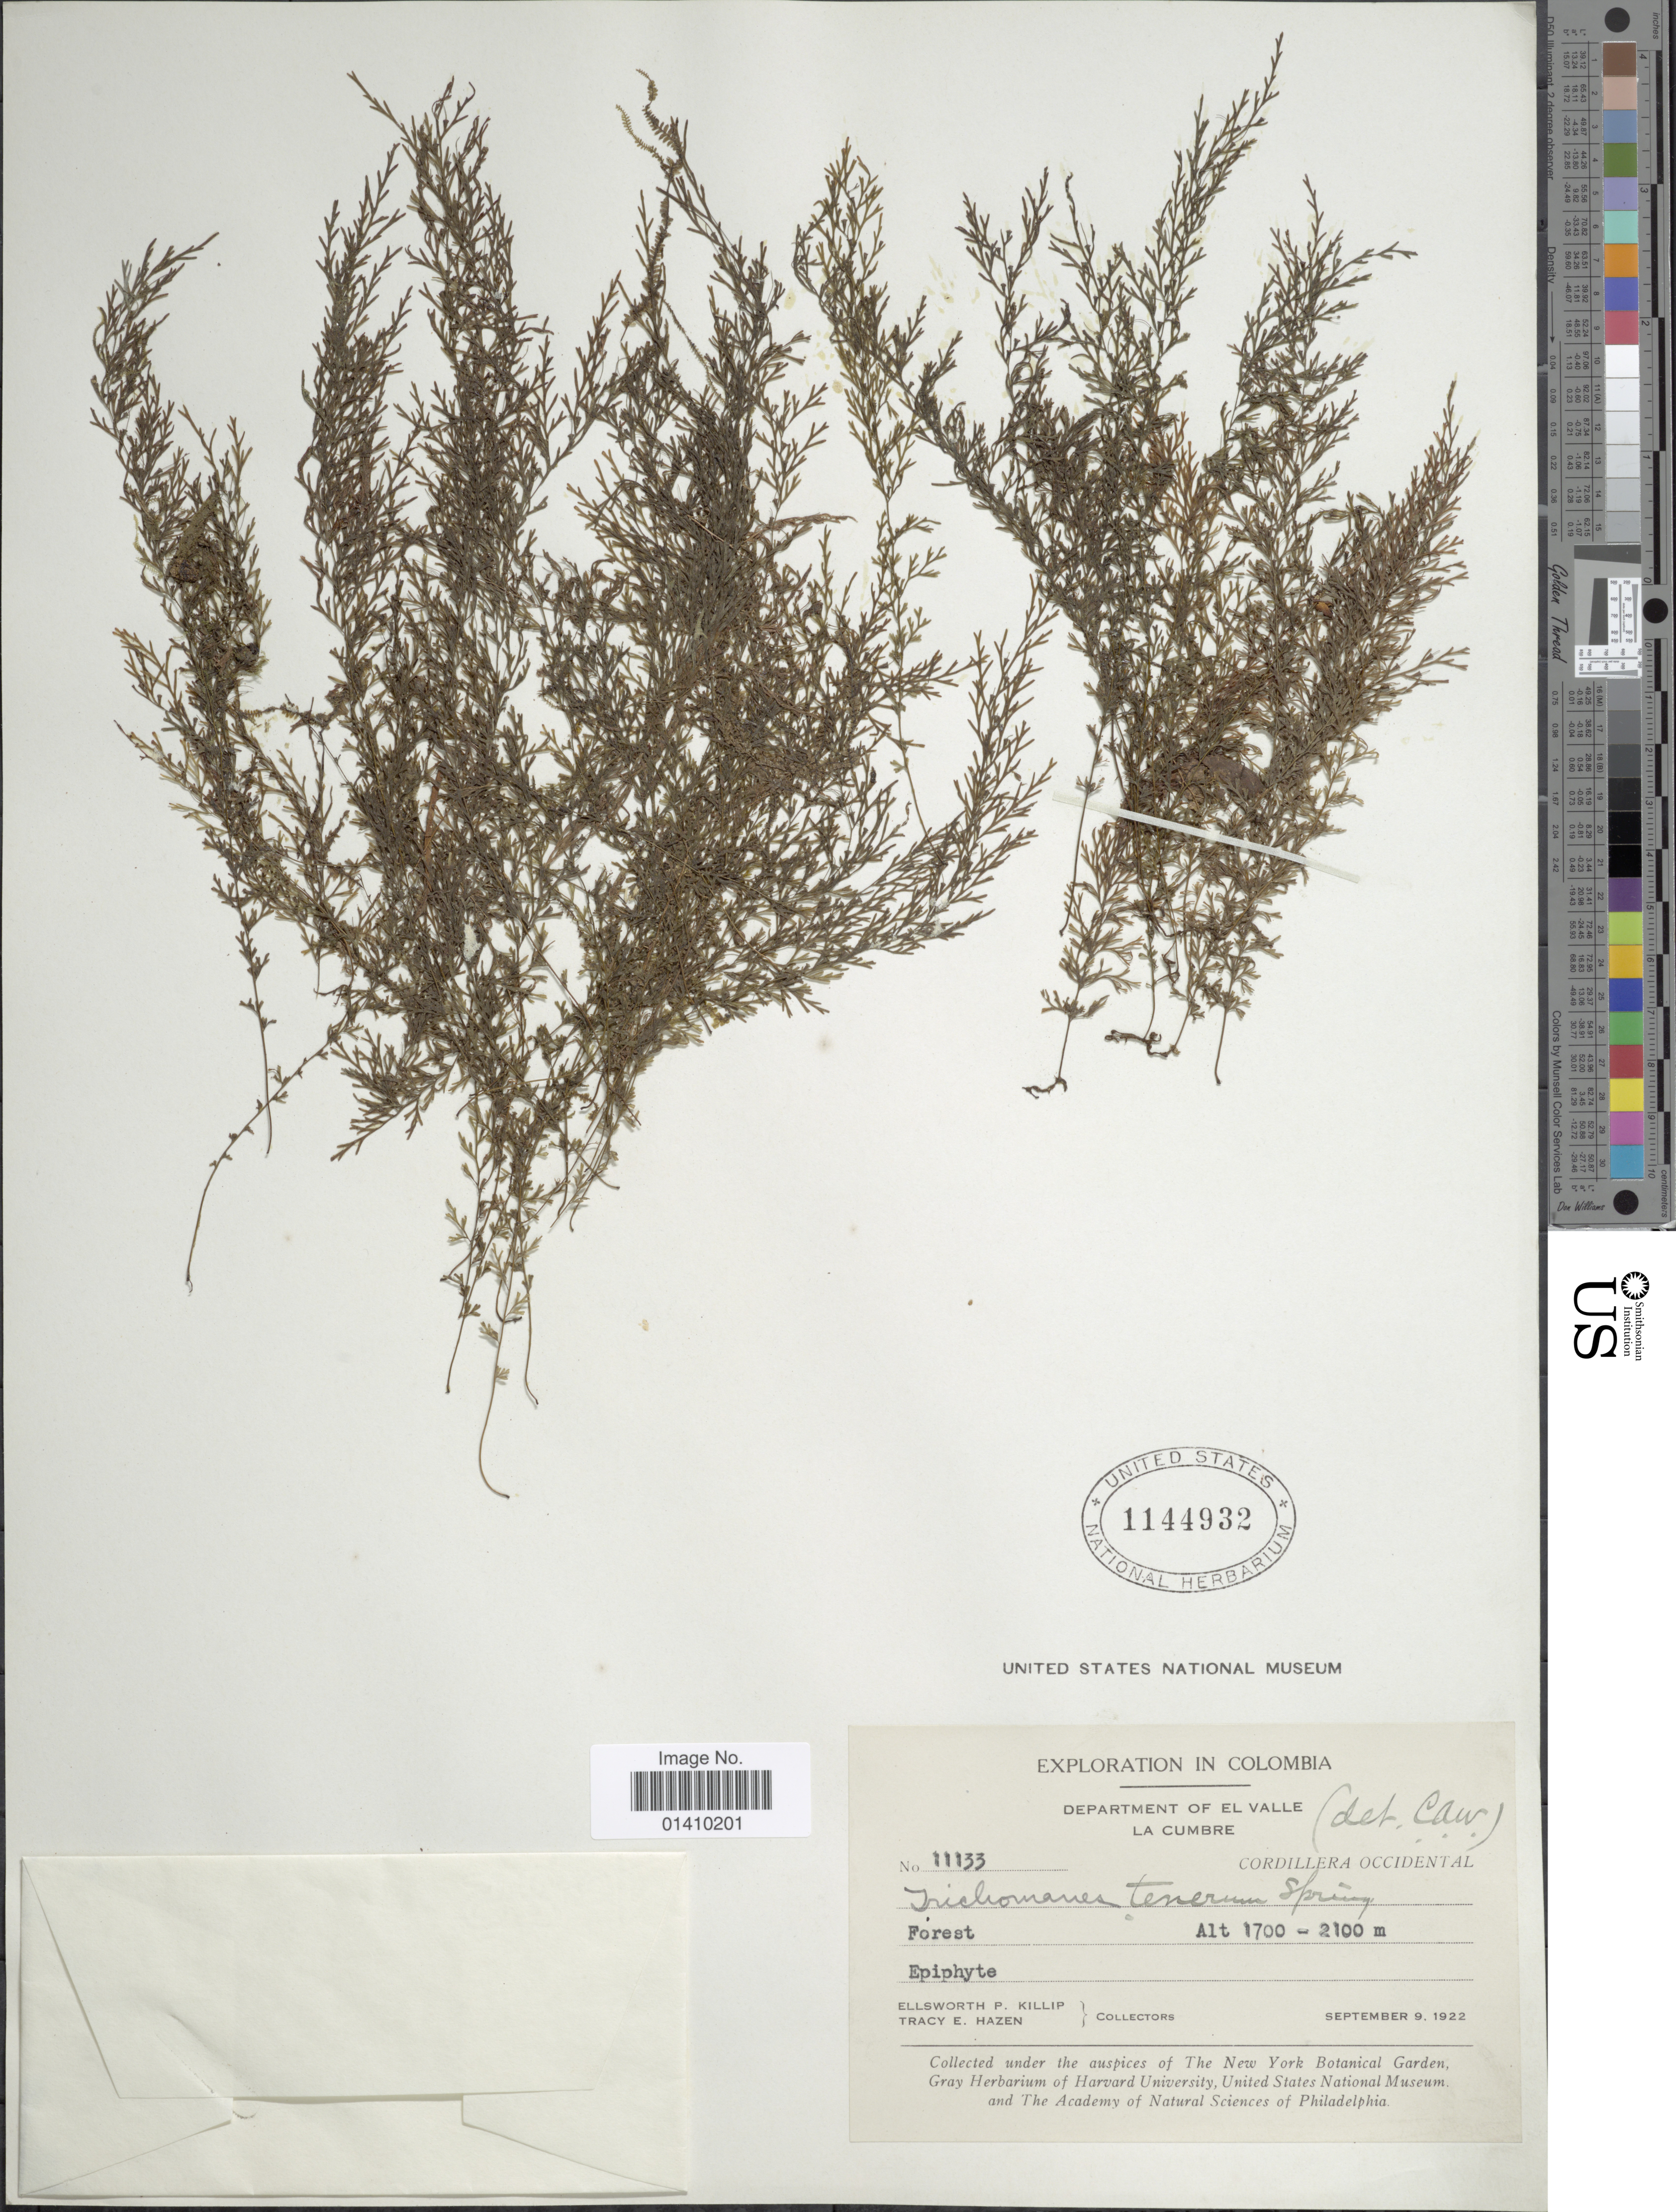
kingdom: Plantae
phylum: Tracheophyta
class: Polypodiopsida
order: Hymenophyllales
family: Hymenophyllaceae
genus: Polyphlebium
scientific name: Polyphlebium tenerum (A. Spreng.) comb. ined., 2015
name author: (A. Spreng.)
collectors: E. P. Killip & T. E. Hazen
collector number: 11133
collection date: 1922-09-09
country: Colombia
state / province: Valle del Cauca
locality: Department of El Valle, La Cumbre. Cordillera Occidental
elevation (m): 1700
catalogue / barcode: US 1144932